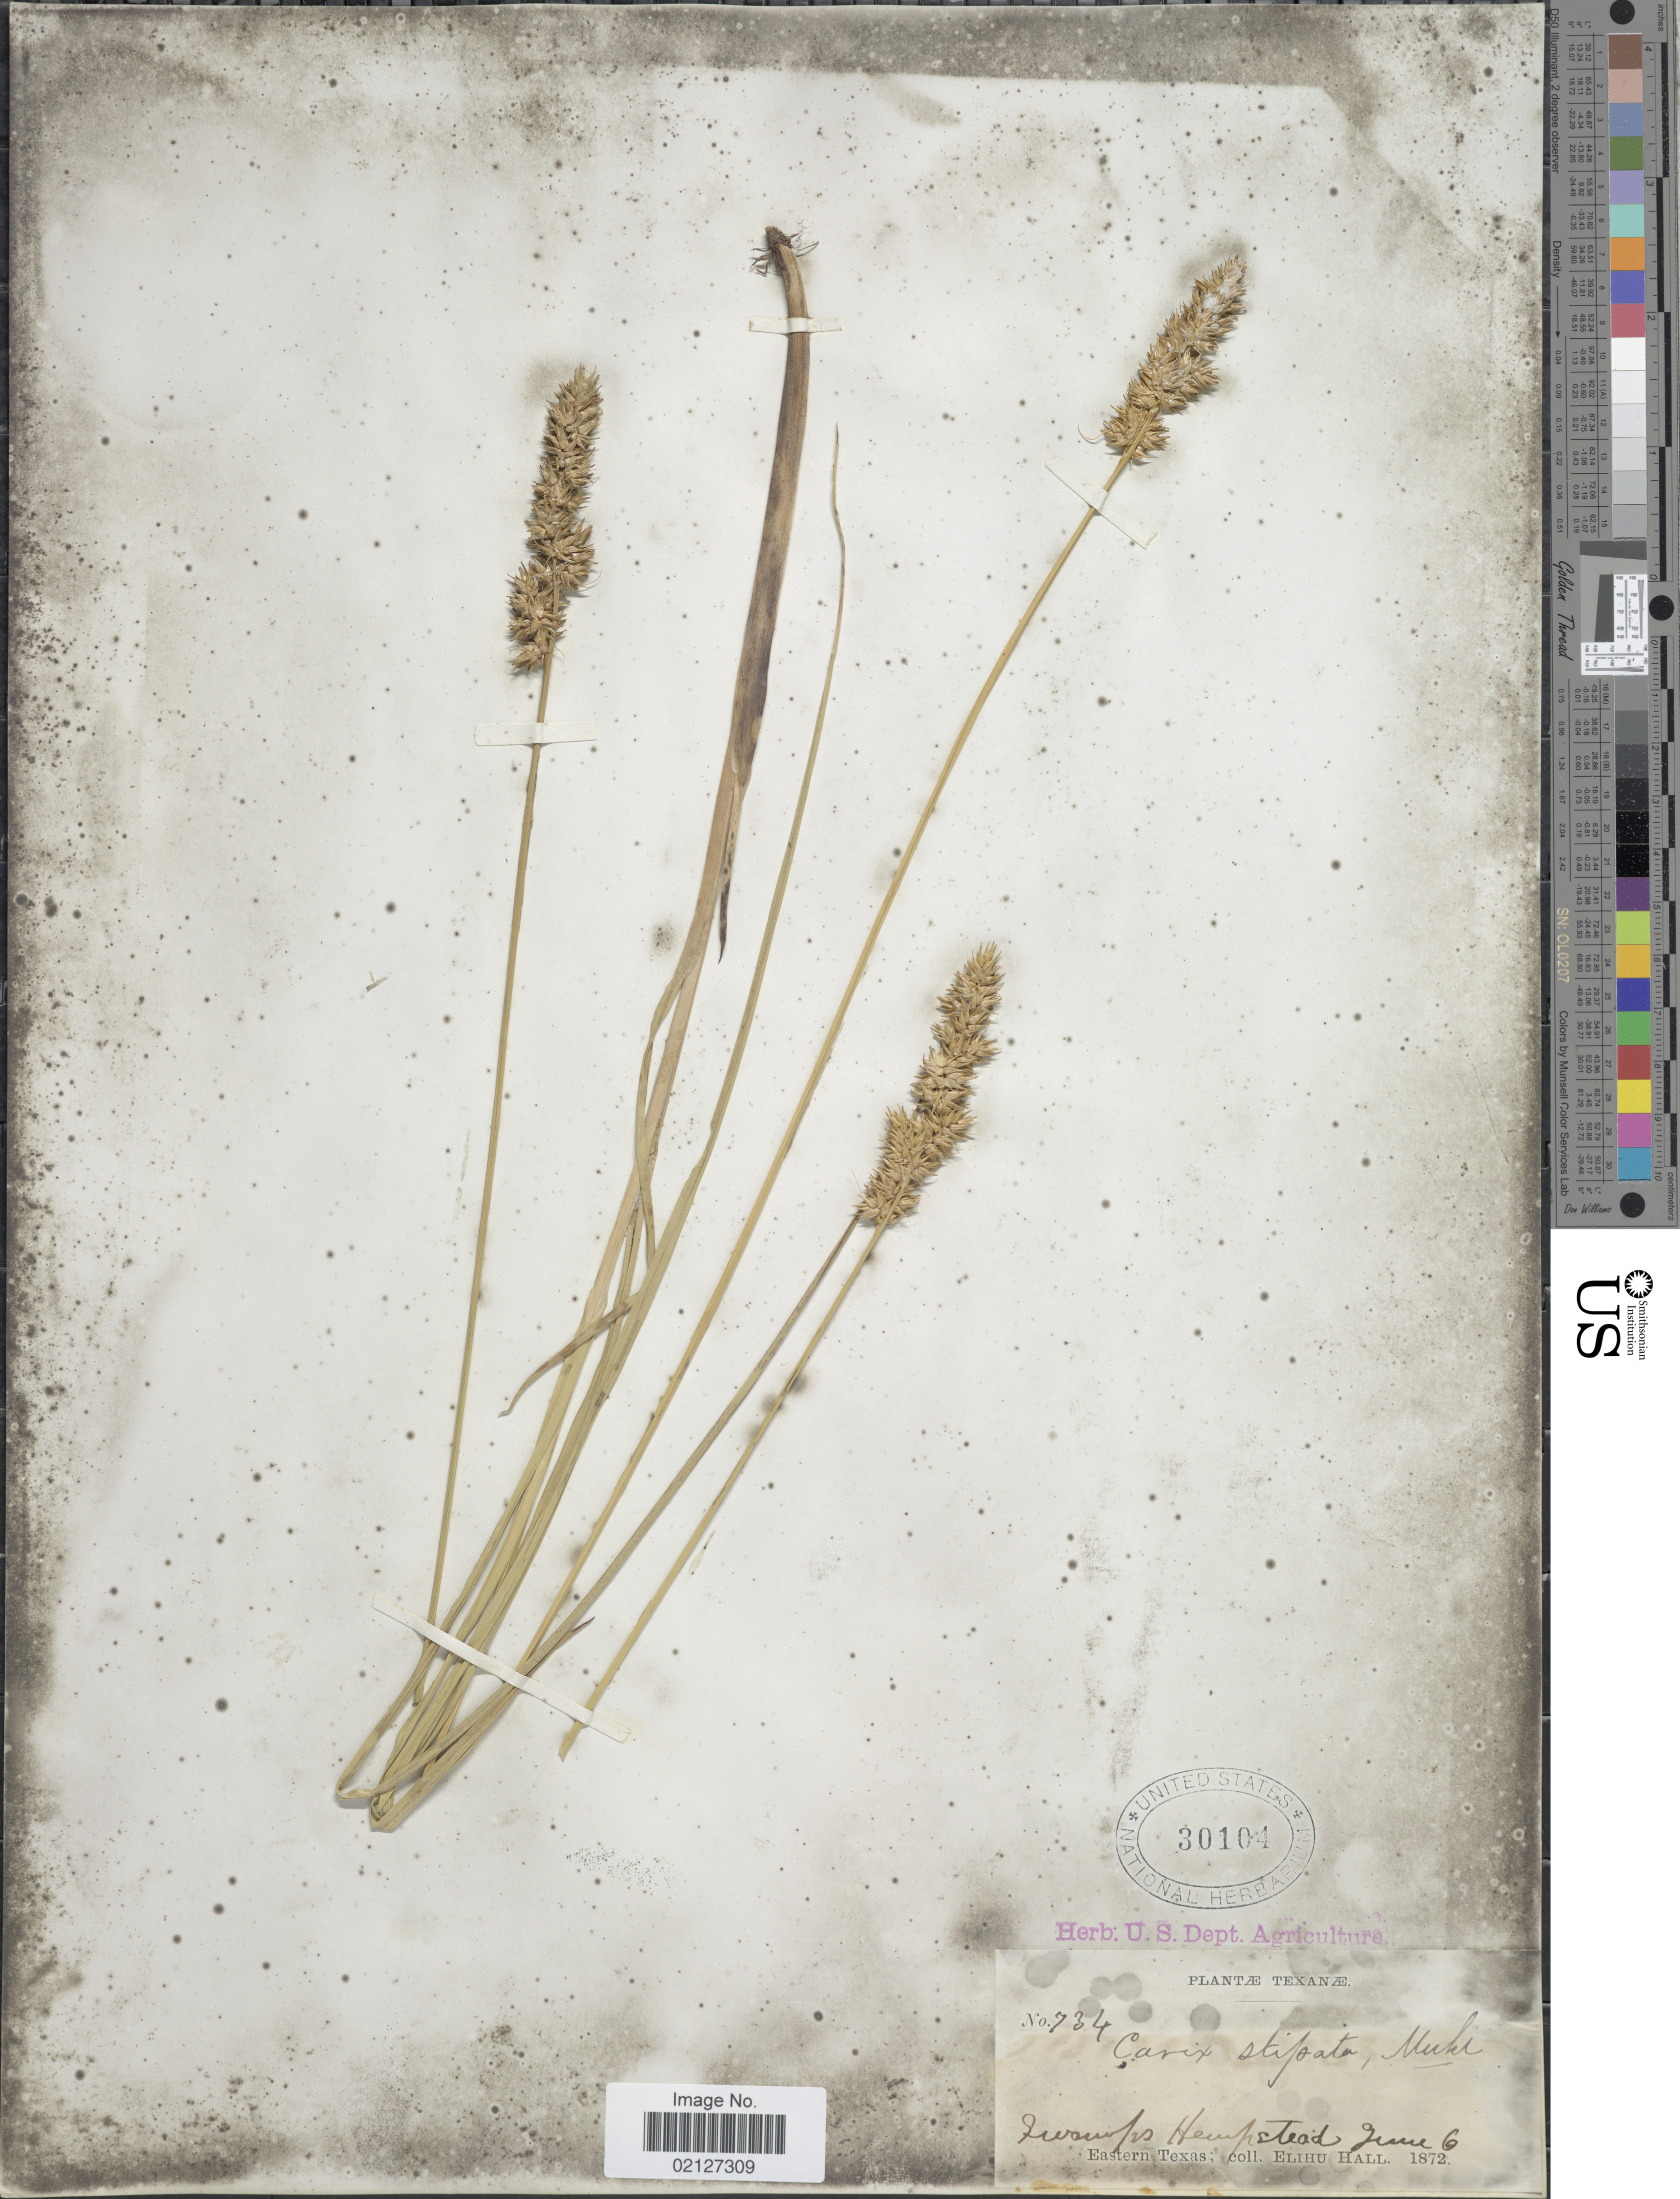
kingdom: Plantae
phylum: Tracheophyta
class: Liliopsida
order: Poales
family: Cyperaceae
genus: Carex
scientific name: Carex oklahomensis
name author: Mack.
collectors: E. Hall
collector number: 734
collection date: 1872-06-06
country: United States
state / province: Texas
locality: Swamp, Hempstead, Eastern Texas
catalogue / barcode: US 30104